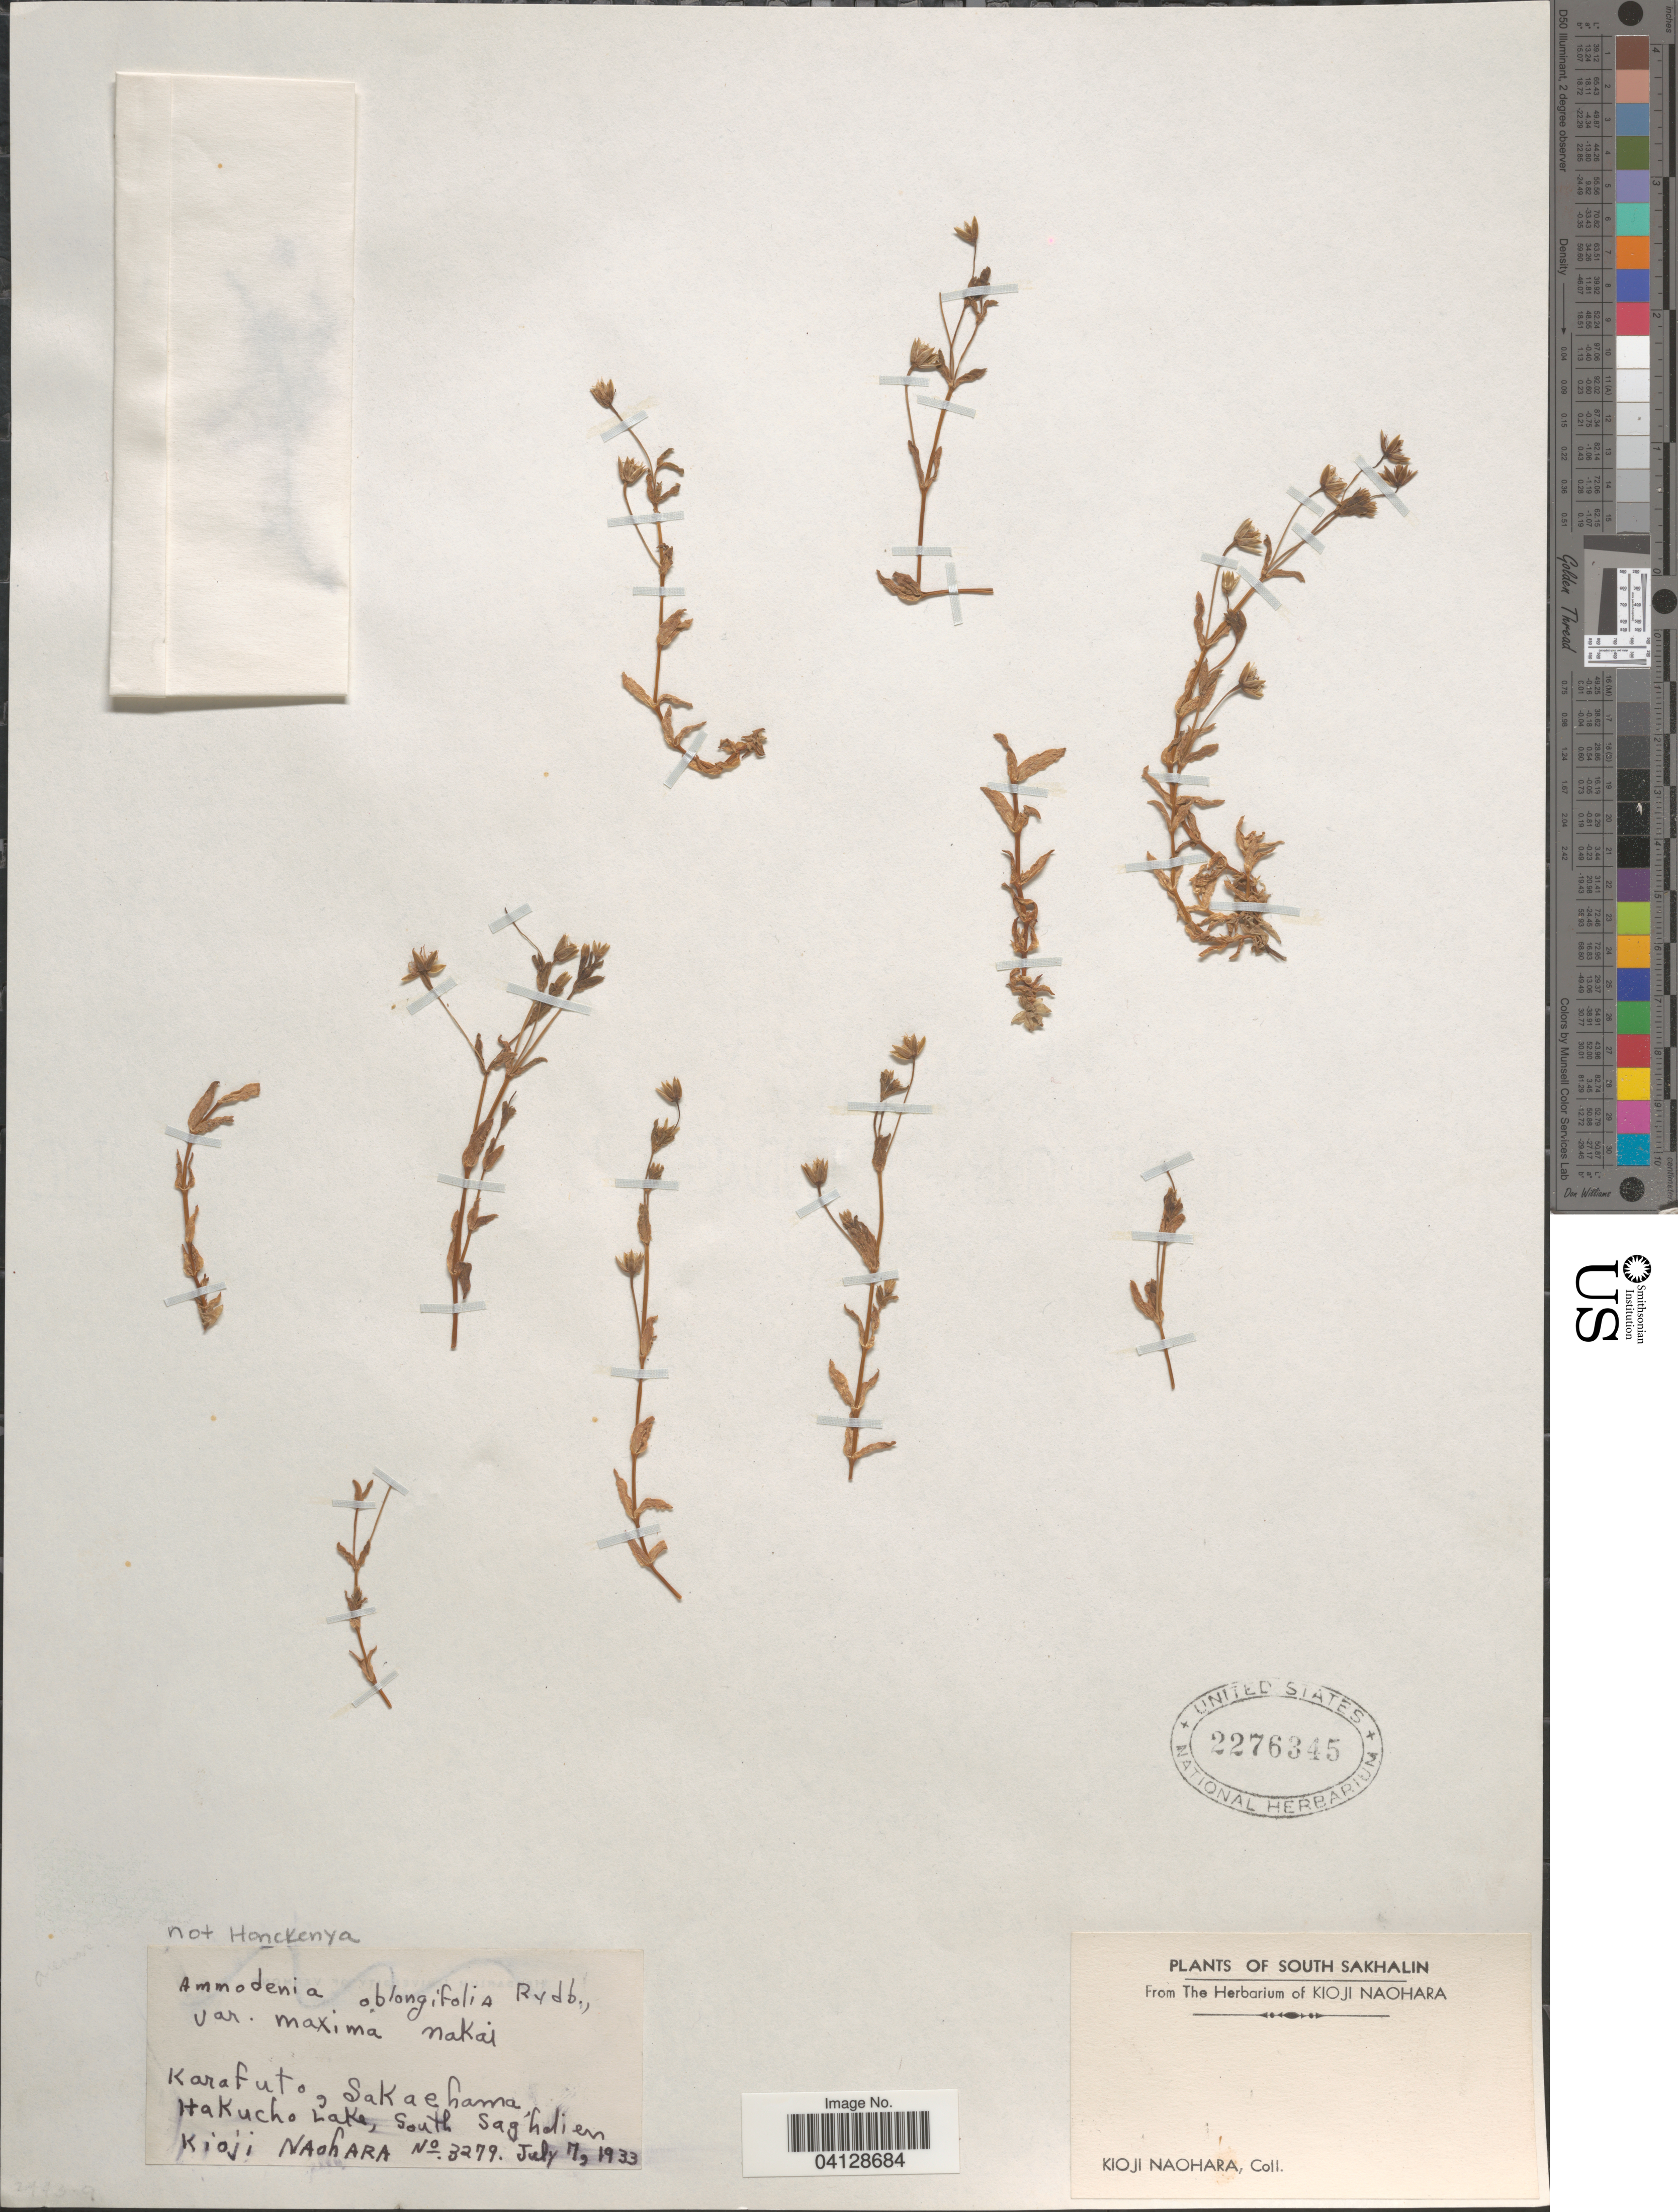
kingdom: Plantae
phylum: Tracheophyta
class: Magnoliopsida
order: Caryophyllales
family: Caryophyllaceae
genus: Ammodenia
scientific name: Ammodenia oblongifolia var. maxima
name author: (Fernald) Nakai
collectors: K. Naohara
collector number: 3279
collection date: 1933-07-07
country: Russian Federation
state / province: Sakhalin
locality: South Sakhalin. Karafuto, Sakaehama, Hakucho Lake, South Saghalien.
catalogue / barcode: US 2276345